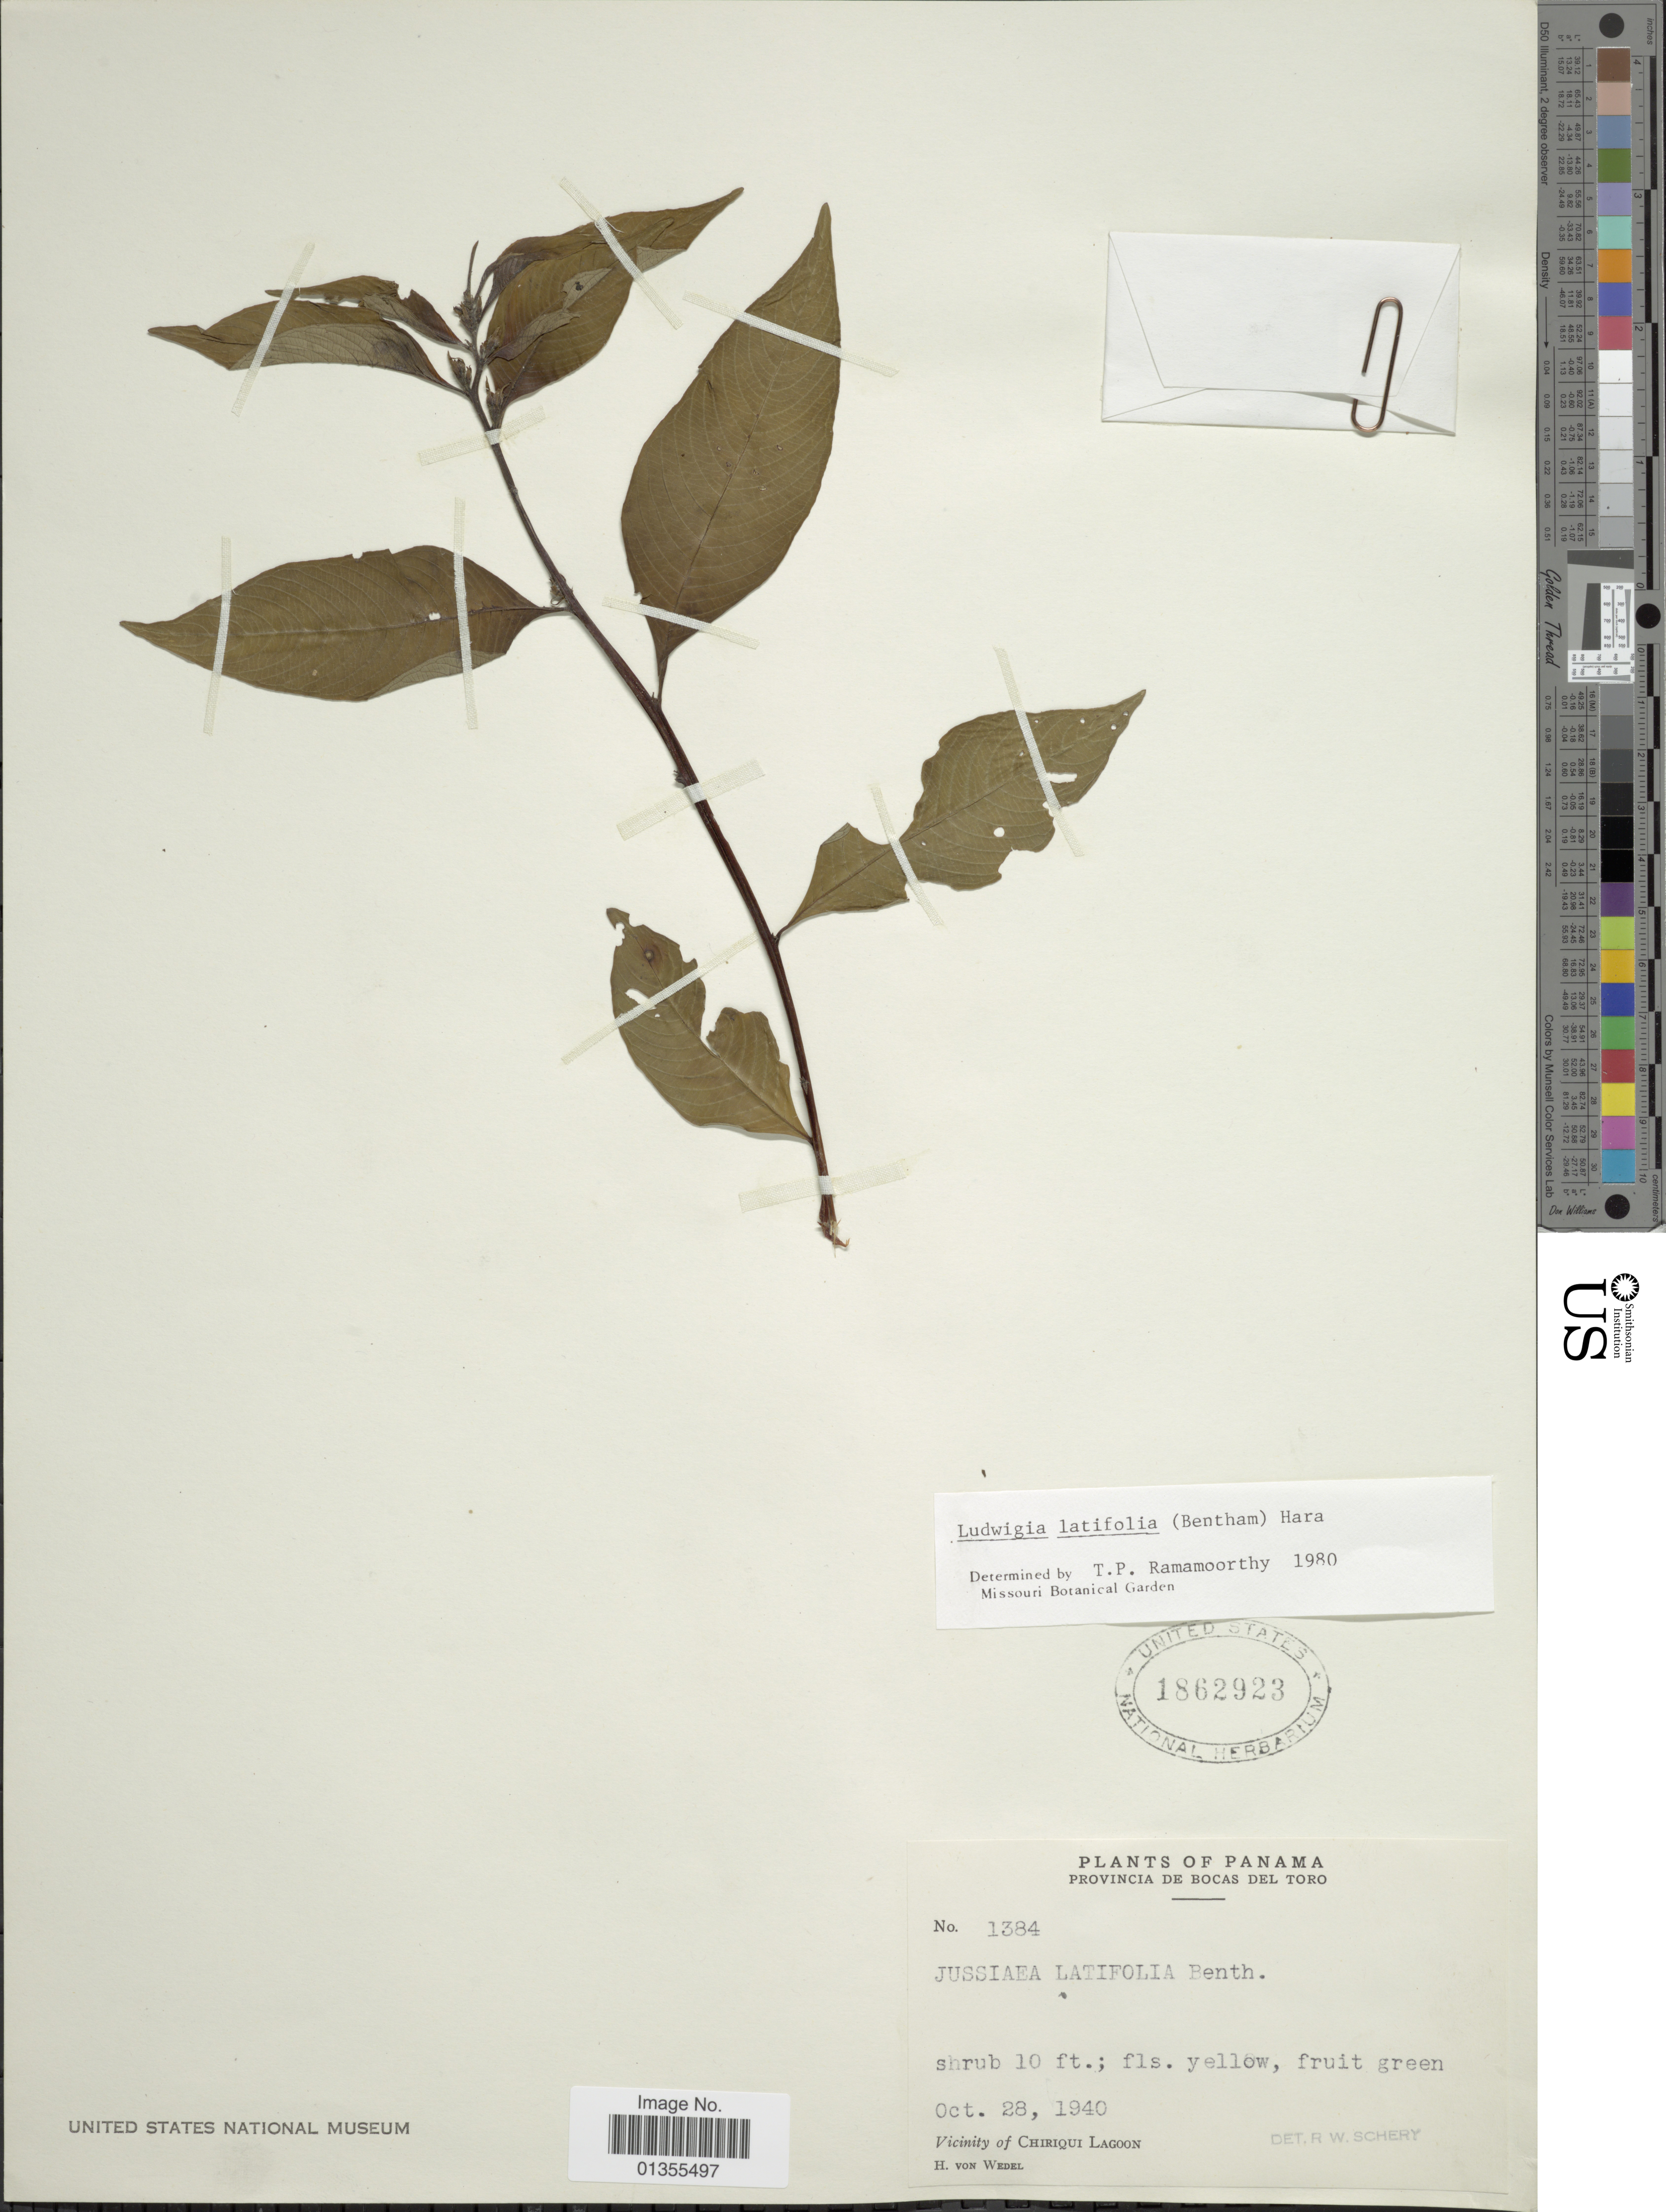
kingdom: Plantae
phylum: Tracheophyta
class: Magnoliopsida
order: Myrtales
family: Onagraceae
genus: Ludwigia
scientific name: Ludwigia latifolia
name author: (Benth.) H. Hara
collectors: H. von Wedel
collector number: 1384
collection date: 1940-10-28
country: Panama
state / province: Bocas del Toro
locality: Provincia de Bocas del Toro. Vicinity of Chiriqui Lagoon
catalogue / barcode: US 1862923